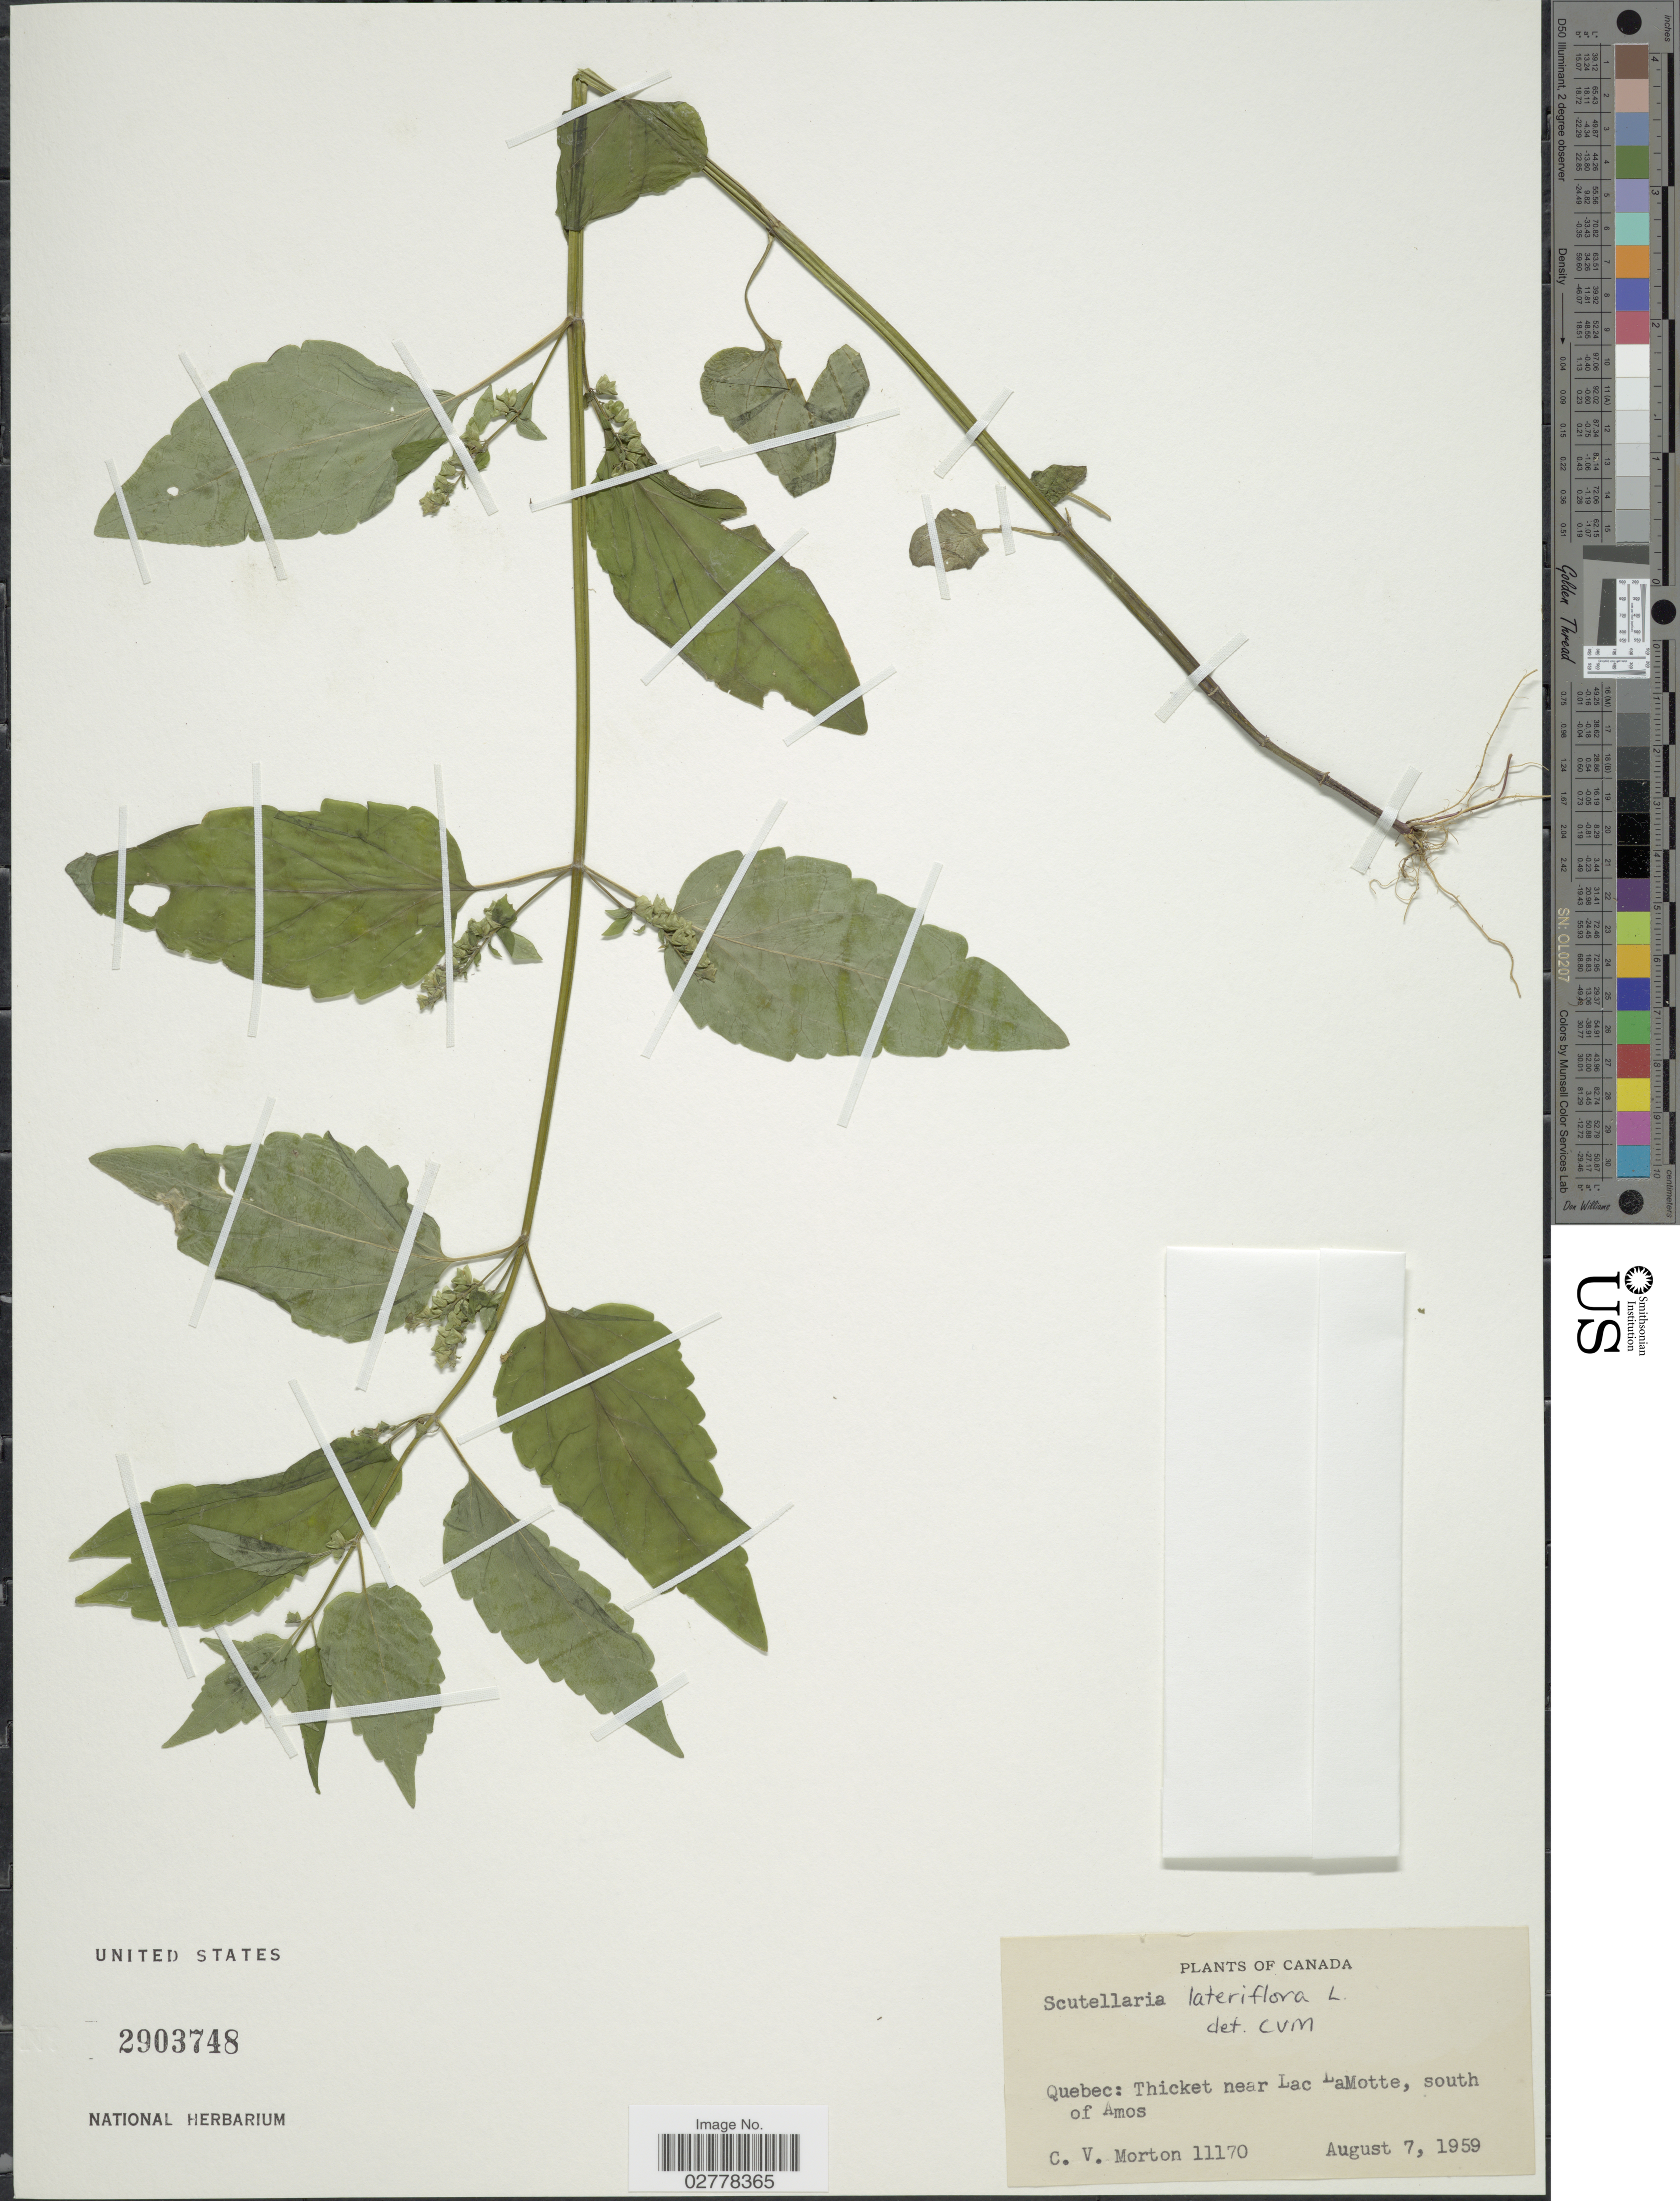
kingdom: Plantae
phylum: Tracheophyta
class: Magnoliopsida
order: Lamiales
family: Lamiaceae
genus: Scutellaria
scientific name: Scutellaria lateriflora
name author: L.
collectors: C. V. Morton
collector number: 11170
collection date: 1959-08-07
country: Canada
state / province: Quebec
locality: Thicket near Lac LaMotte, south of Amos.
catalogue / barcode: US 2903748